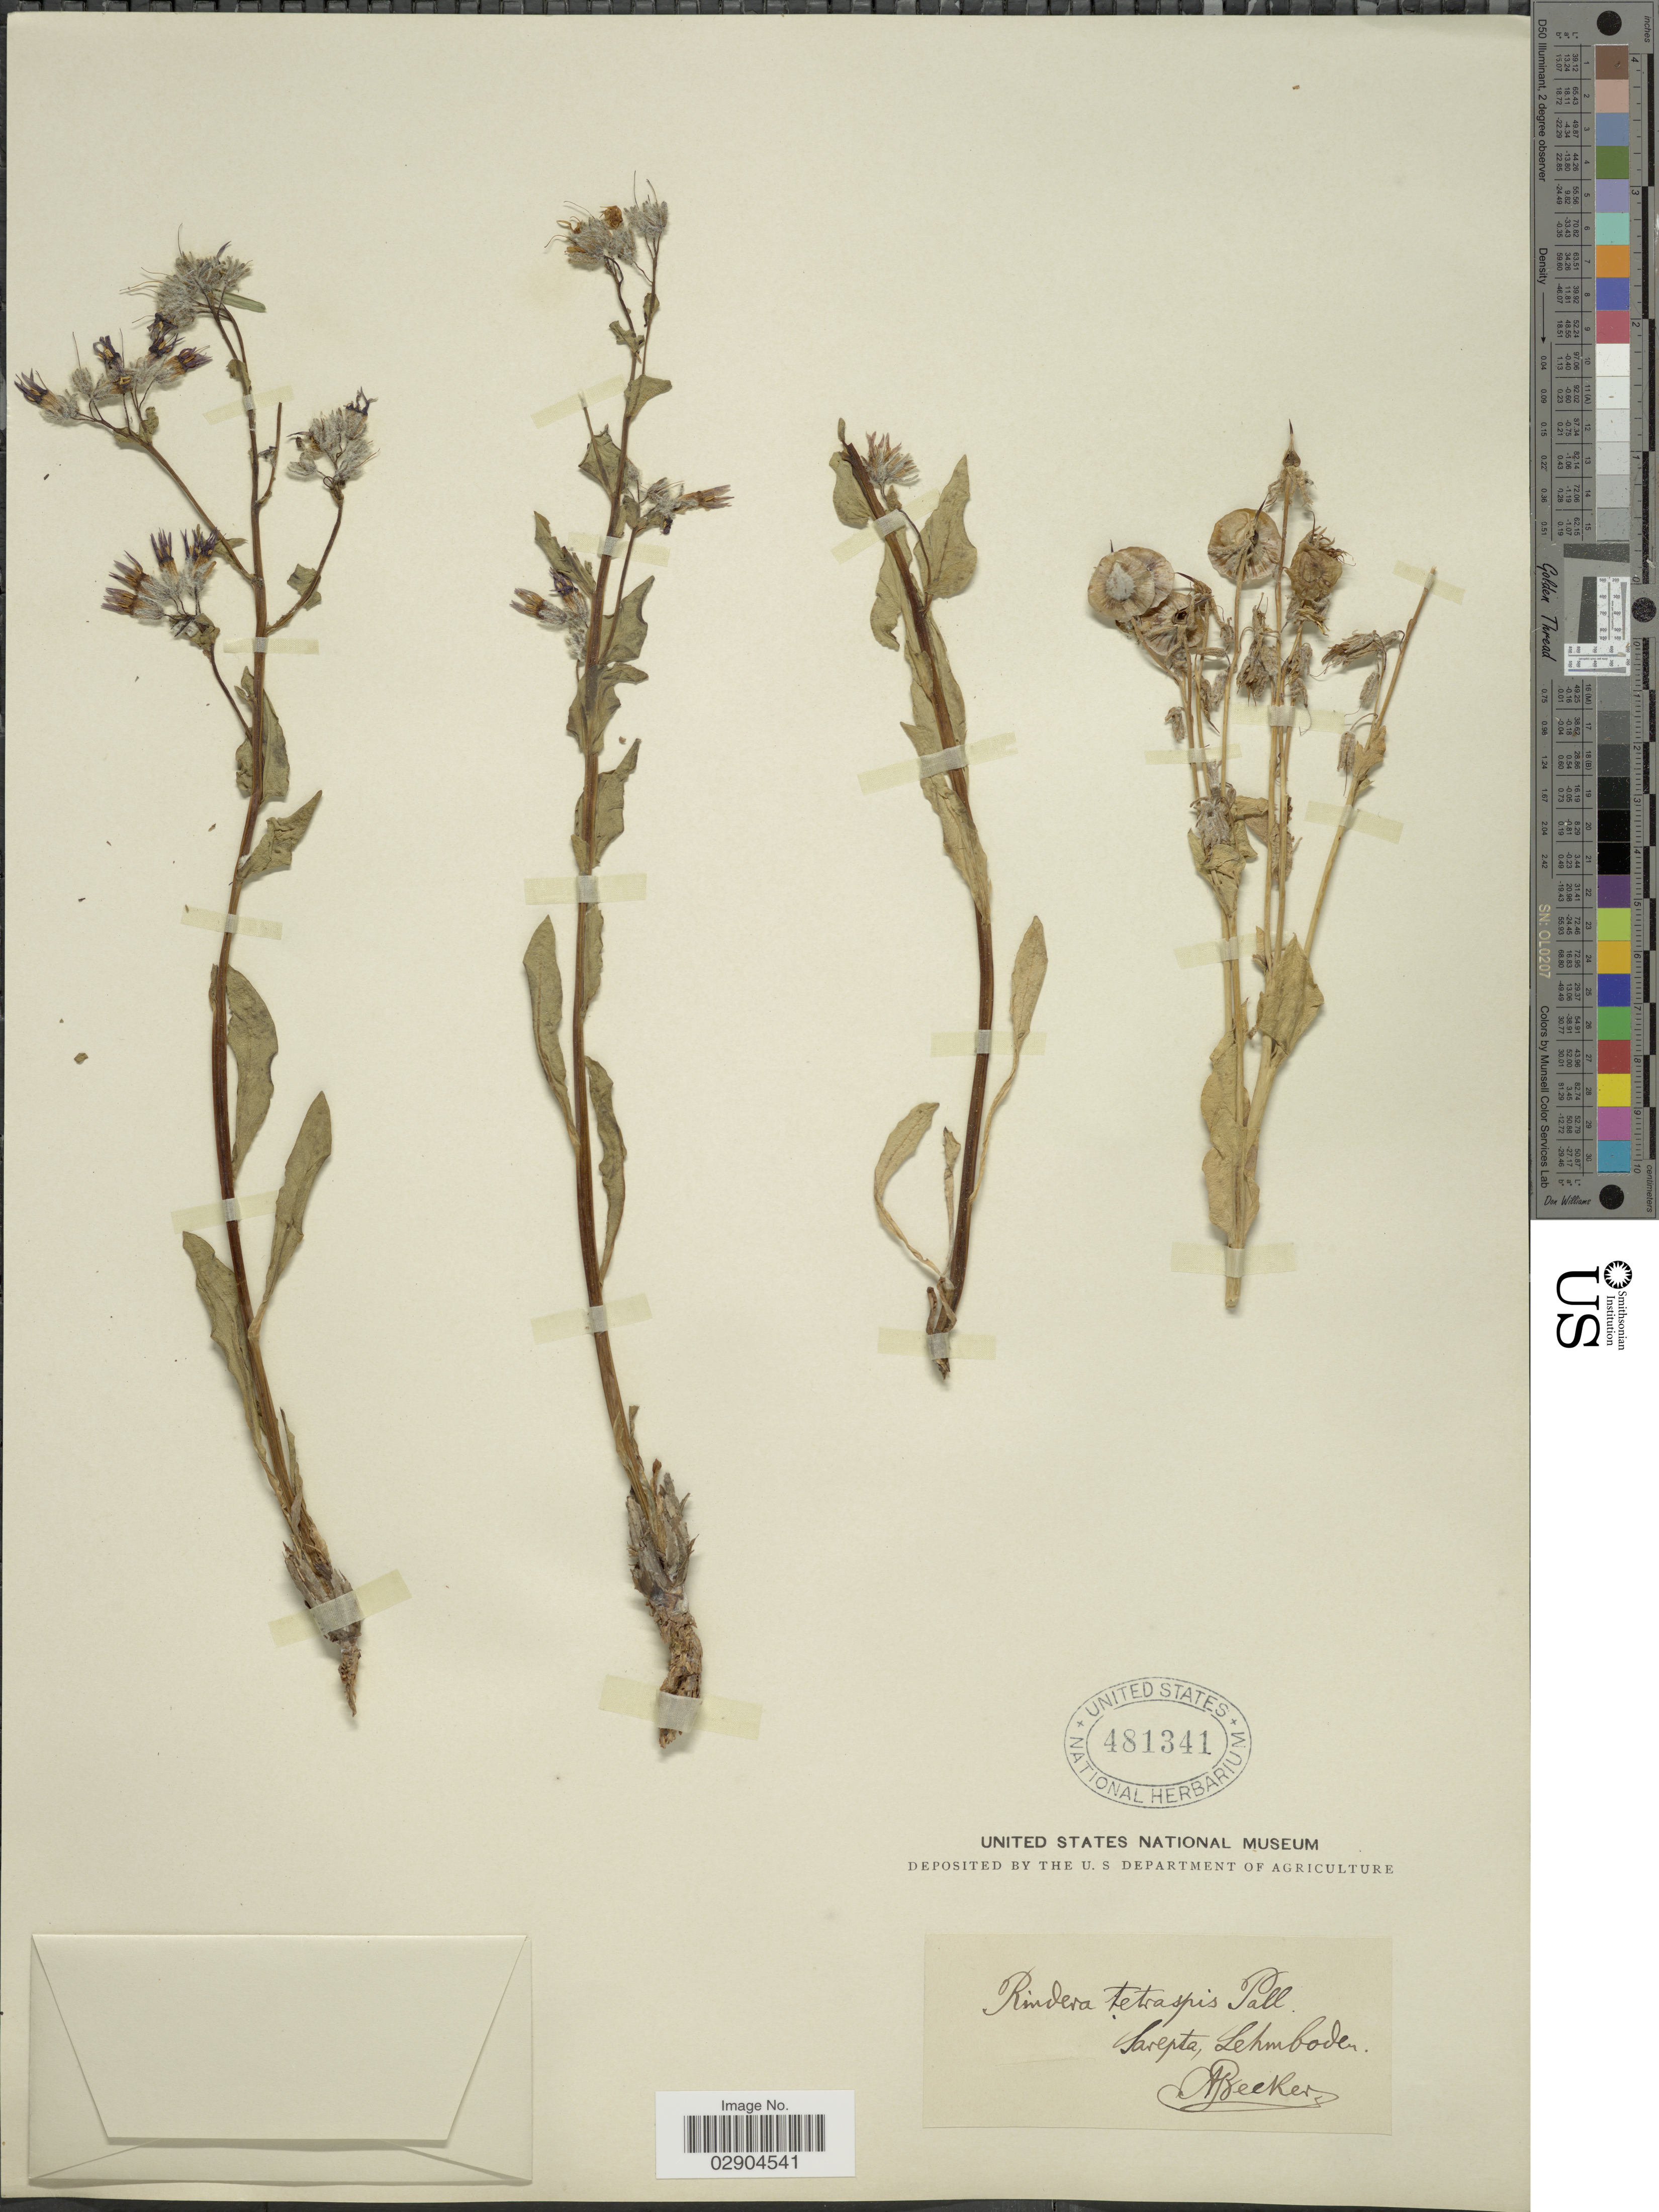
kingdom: Plantae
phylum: Tracheophyta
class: Magnoliopsida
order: Boraginales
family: Boraginaceae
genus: Rindera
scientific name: Rindera tetraspis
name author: Pall.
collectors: A. Becker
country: Russian Federation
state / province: Volgograd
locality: Sarepta, Lehmboden.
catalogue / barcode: US 481341